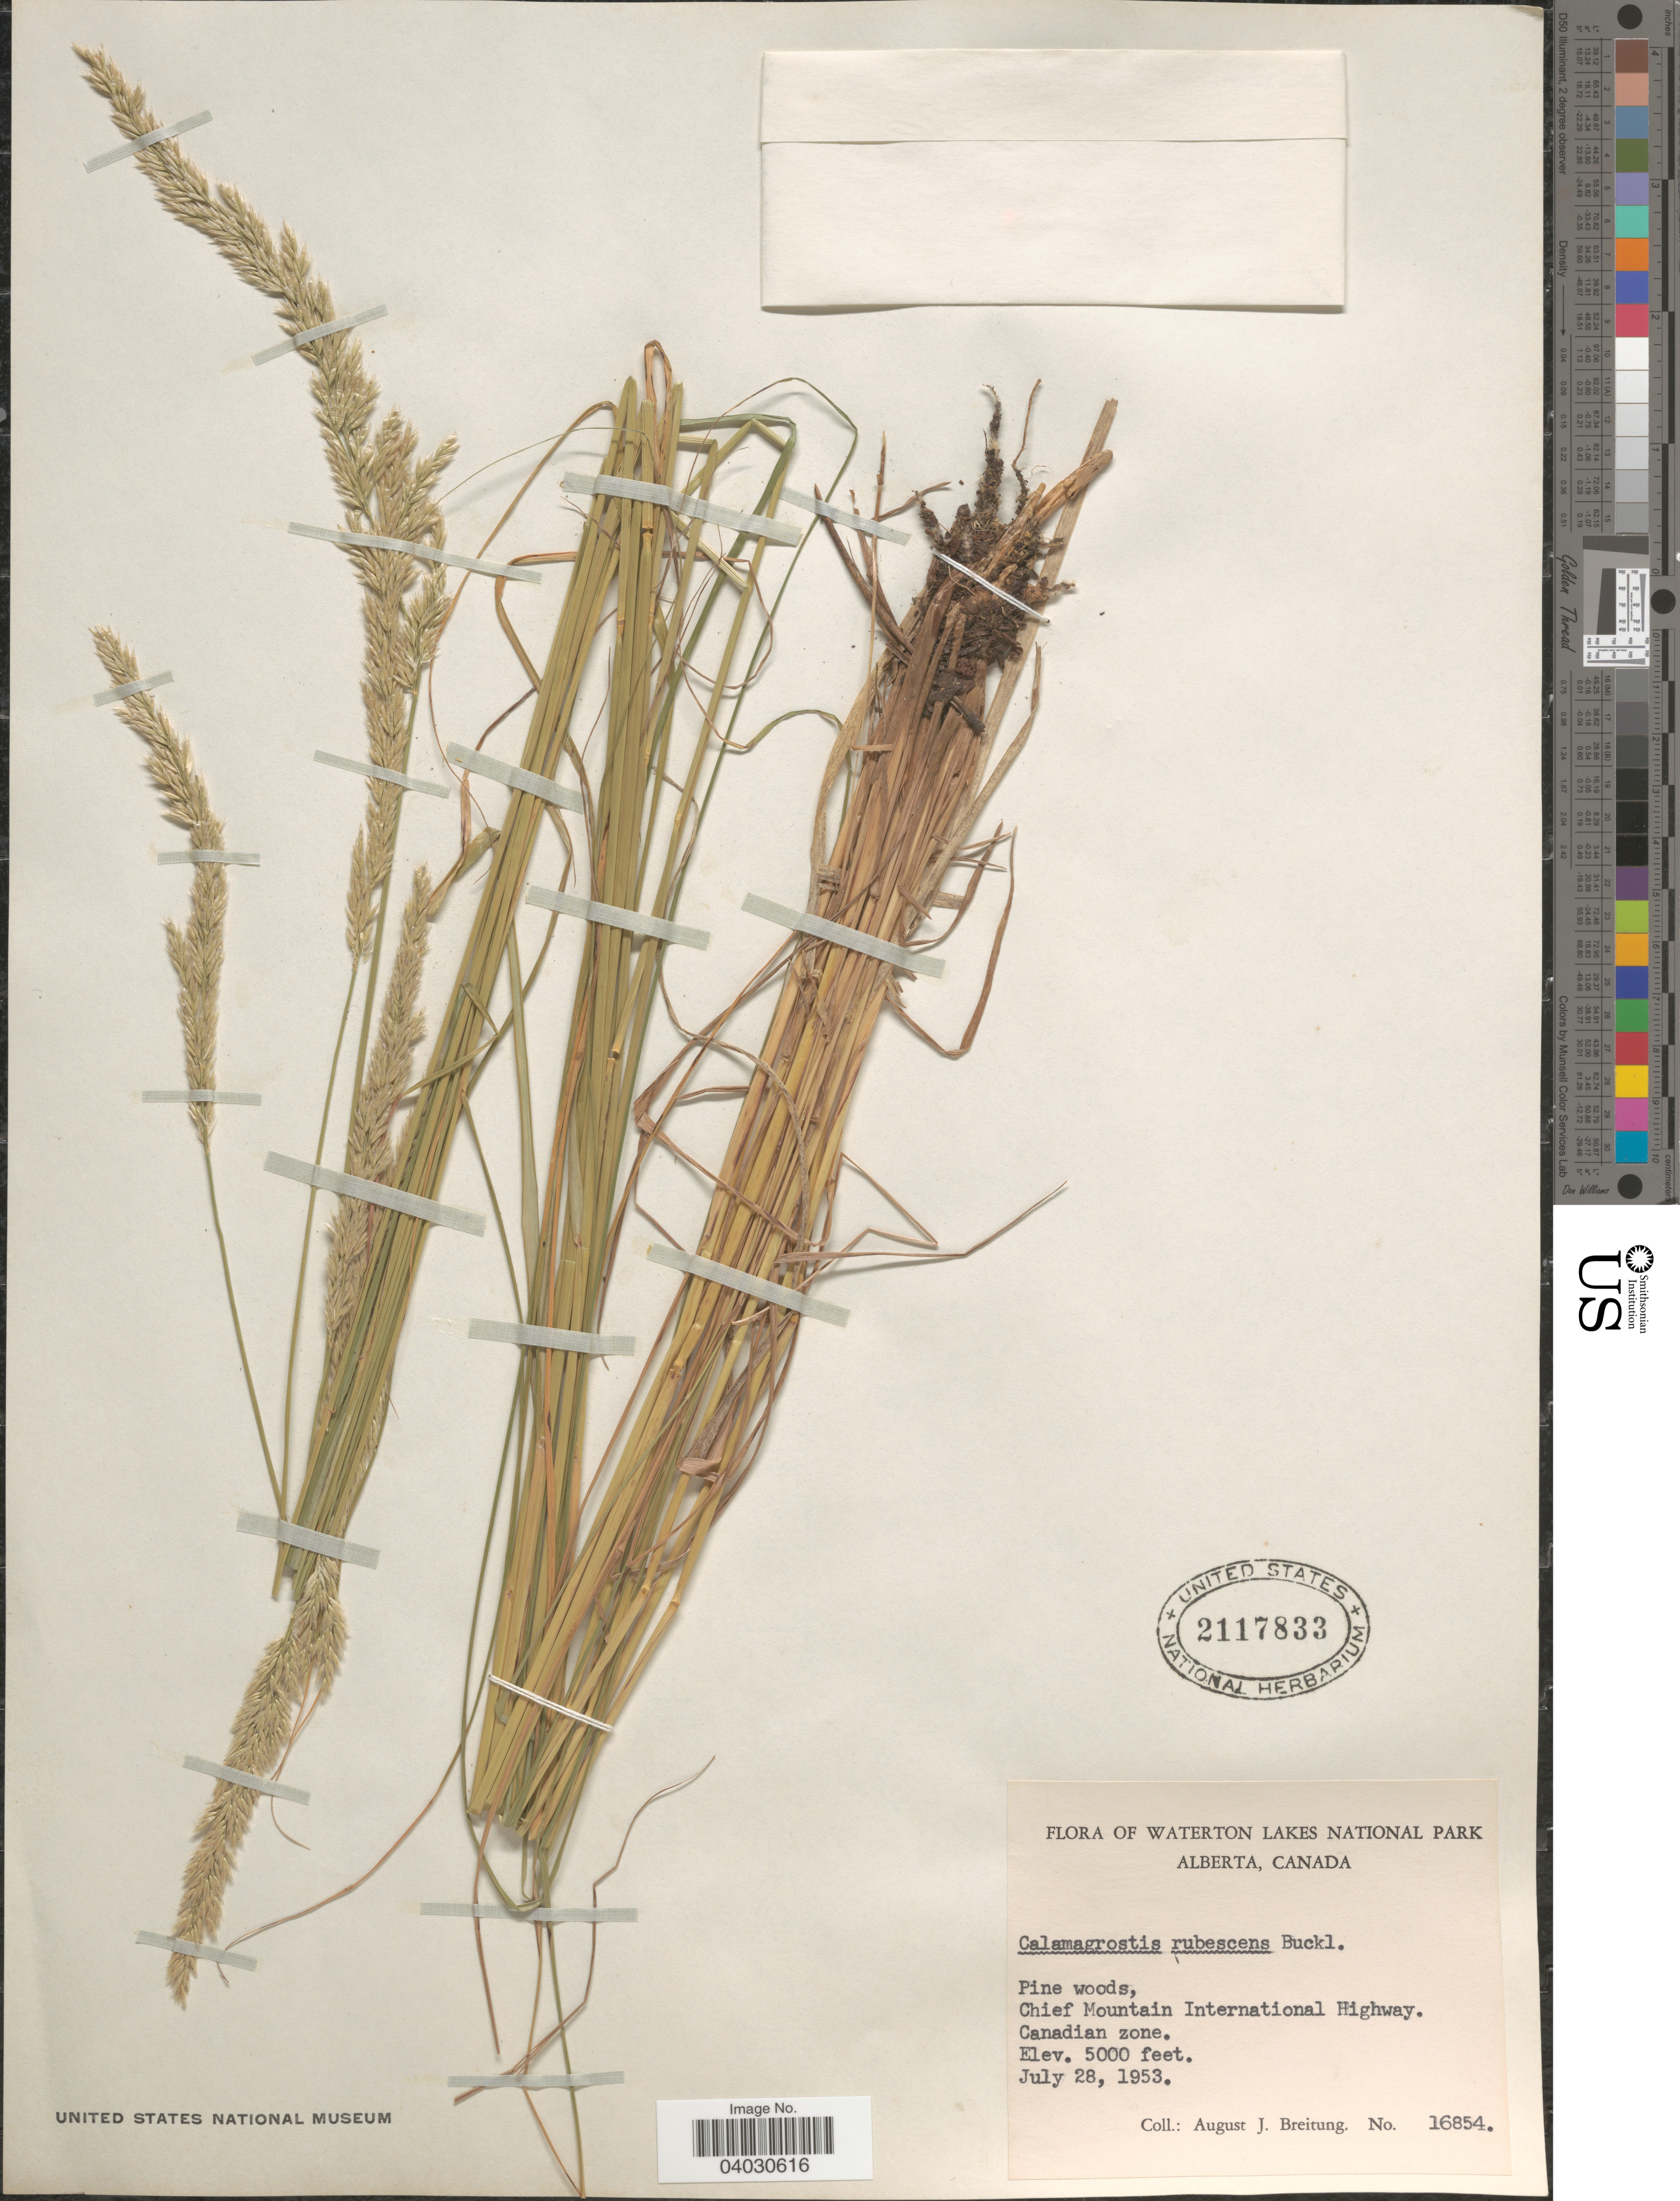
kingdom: Plantae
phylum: Tracheophyta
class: Liliopsida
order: Poales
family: Poaceae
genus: Calamagrostis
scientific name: Calamagrostis rubescens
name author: Buckley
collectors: A. Breitung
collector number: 16854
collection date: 1953-07-28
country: Canada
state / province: Alberta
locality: Waterton Lakes National Park. Chief Mountain International Highway. Canadian zone.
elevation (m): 1524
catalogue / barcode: US 2117833